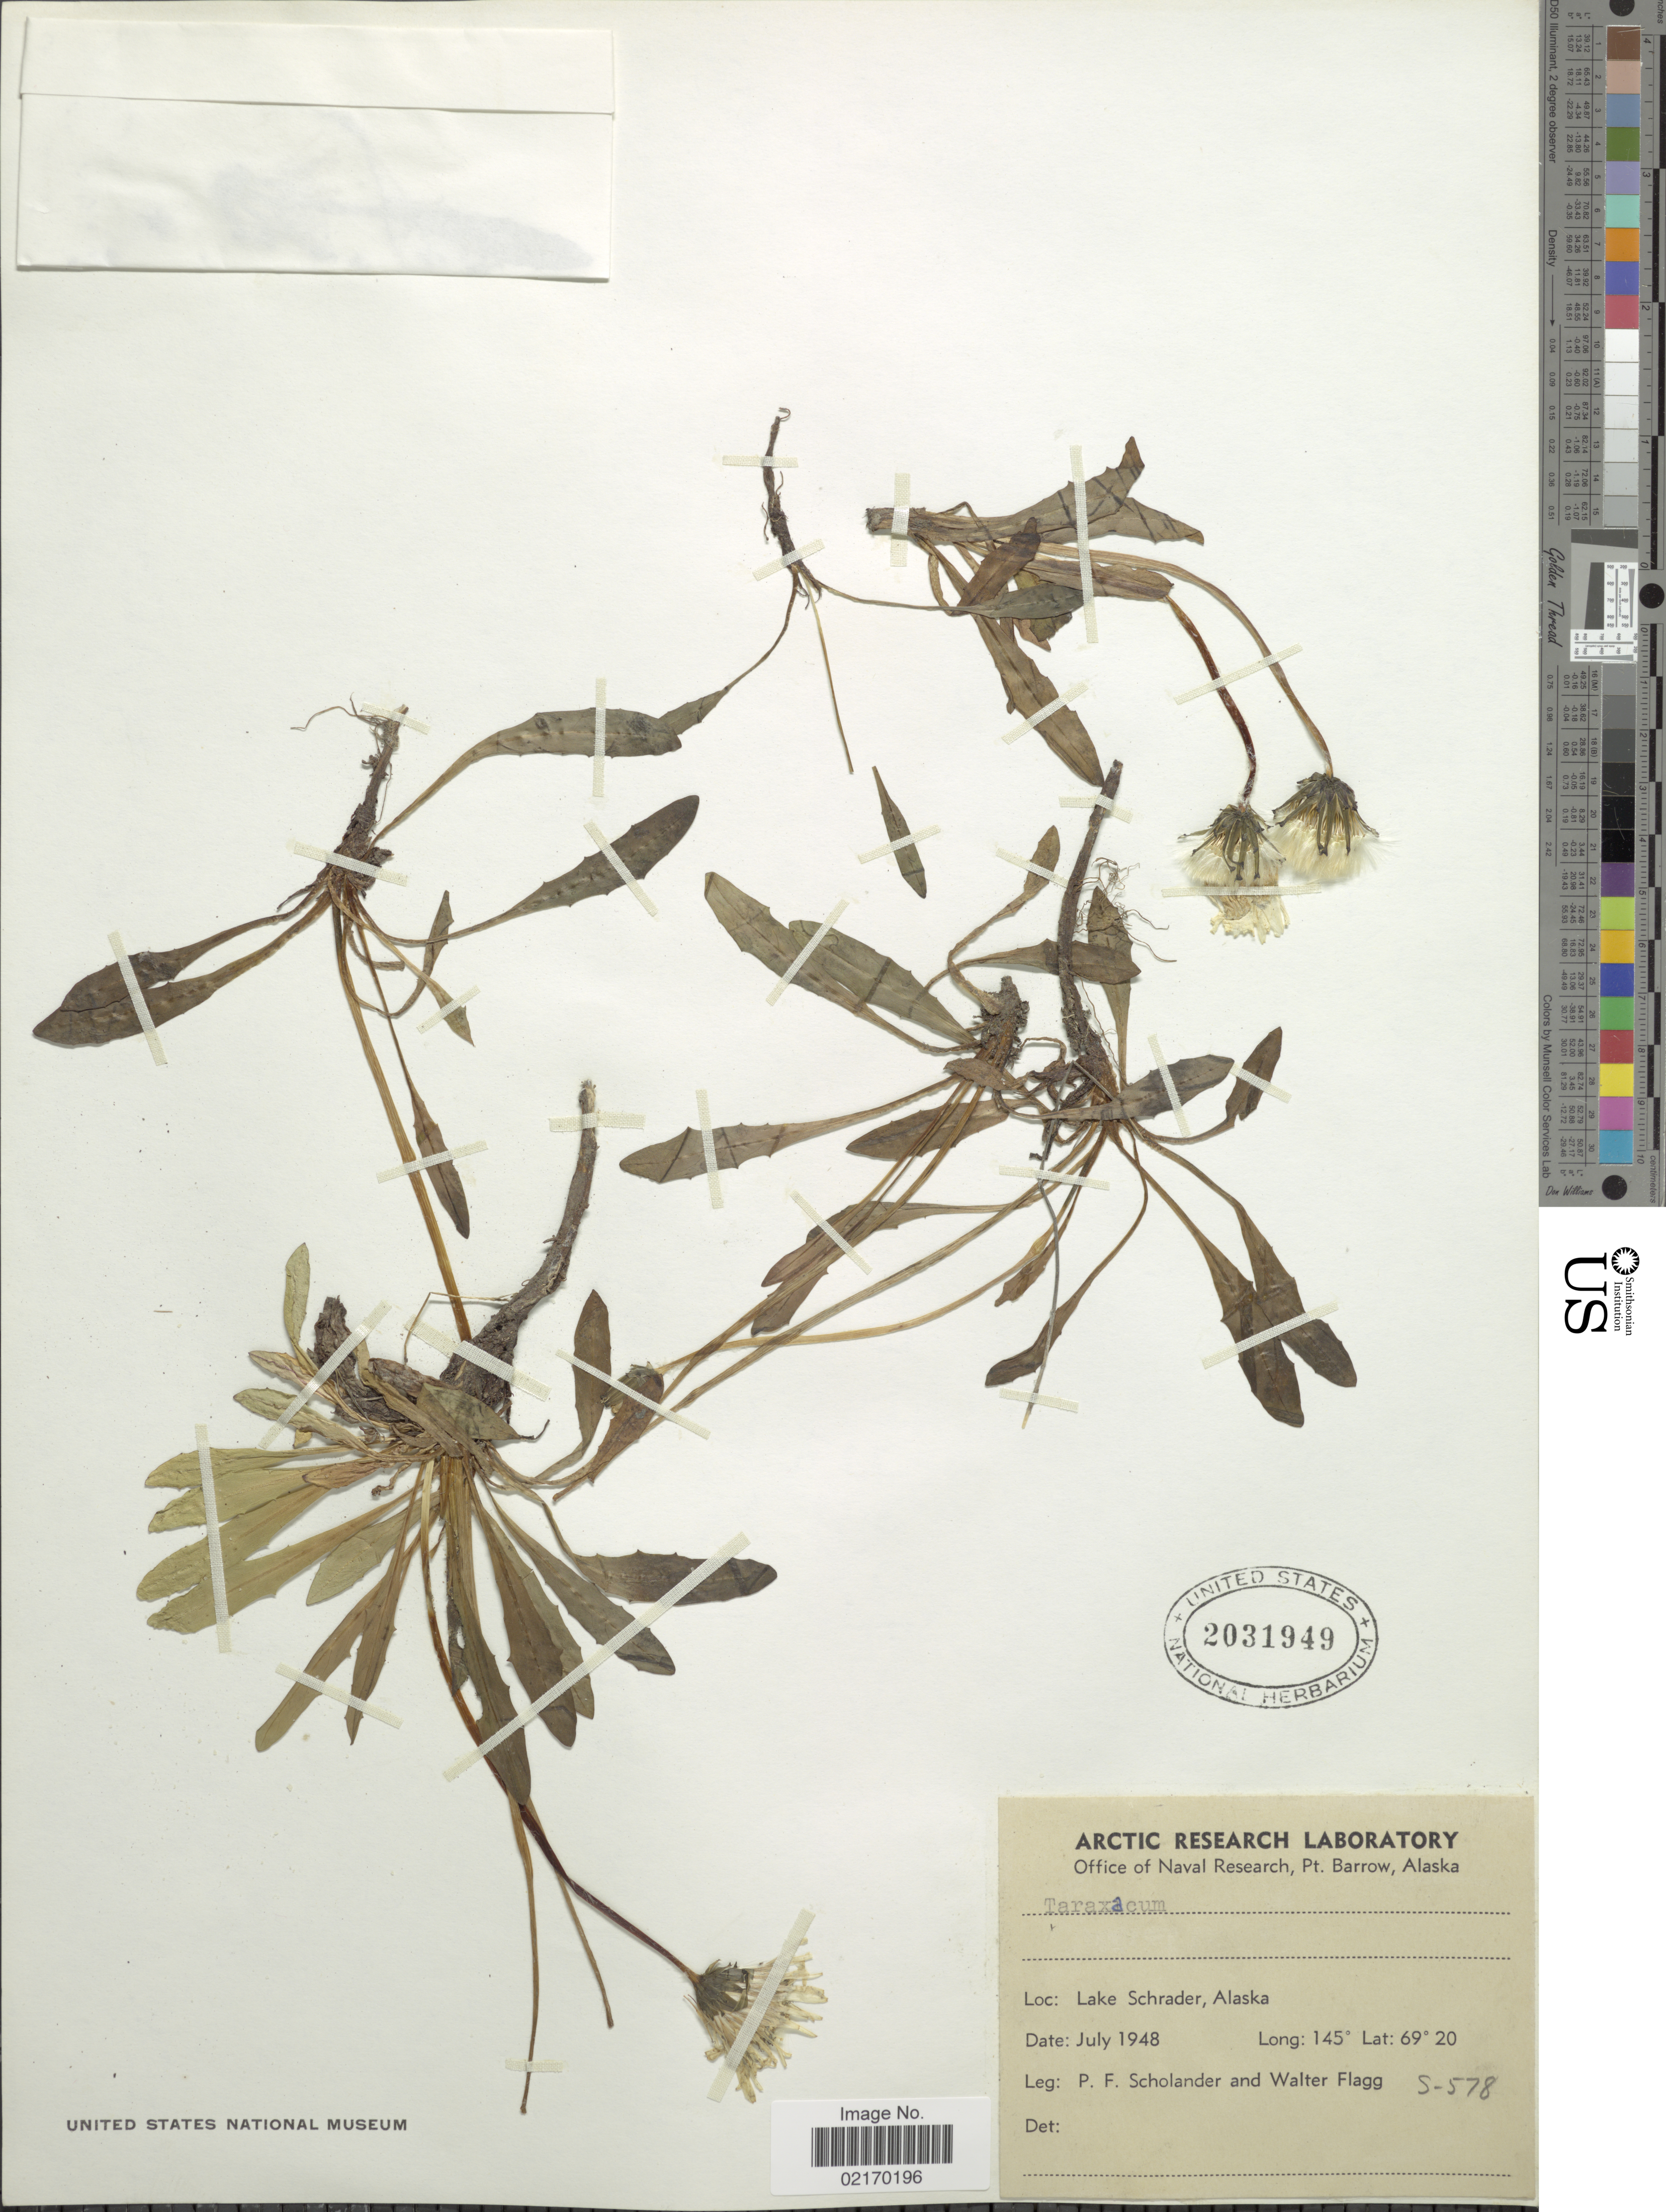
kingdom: Plantae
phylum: Tracheophyta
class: Magnoliopsida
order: Asterales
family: Asteraceae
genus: Taraxacum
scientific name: Taraxacum sp.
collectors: P. Scholander & W. Flagg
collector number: S-578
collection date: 1948-07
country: United States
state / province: Alaska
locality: Lake Schrader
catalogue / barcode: US 2031949